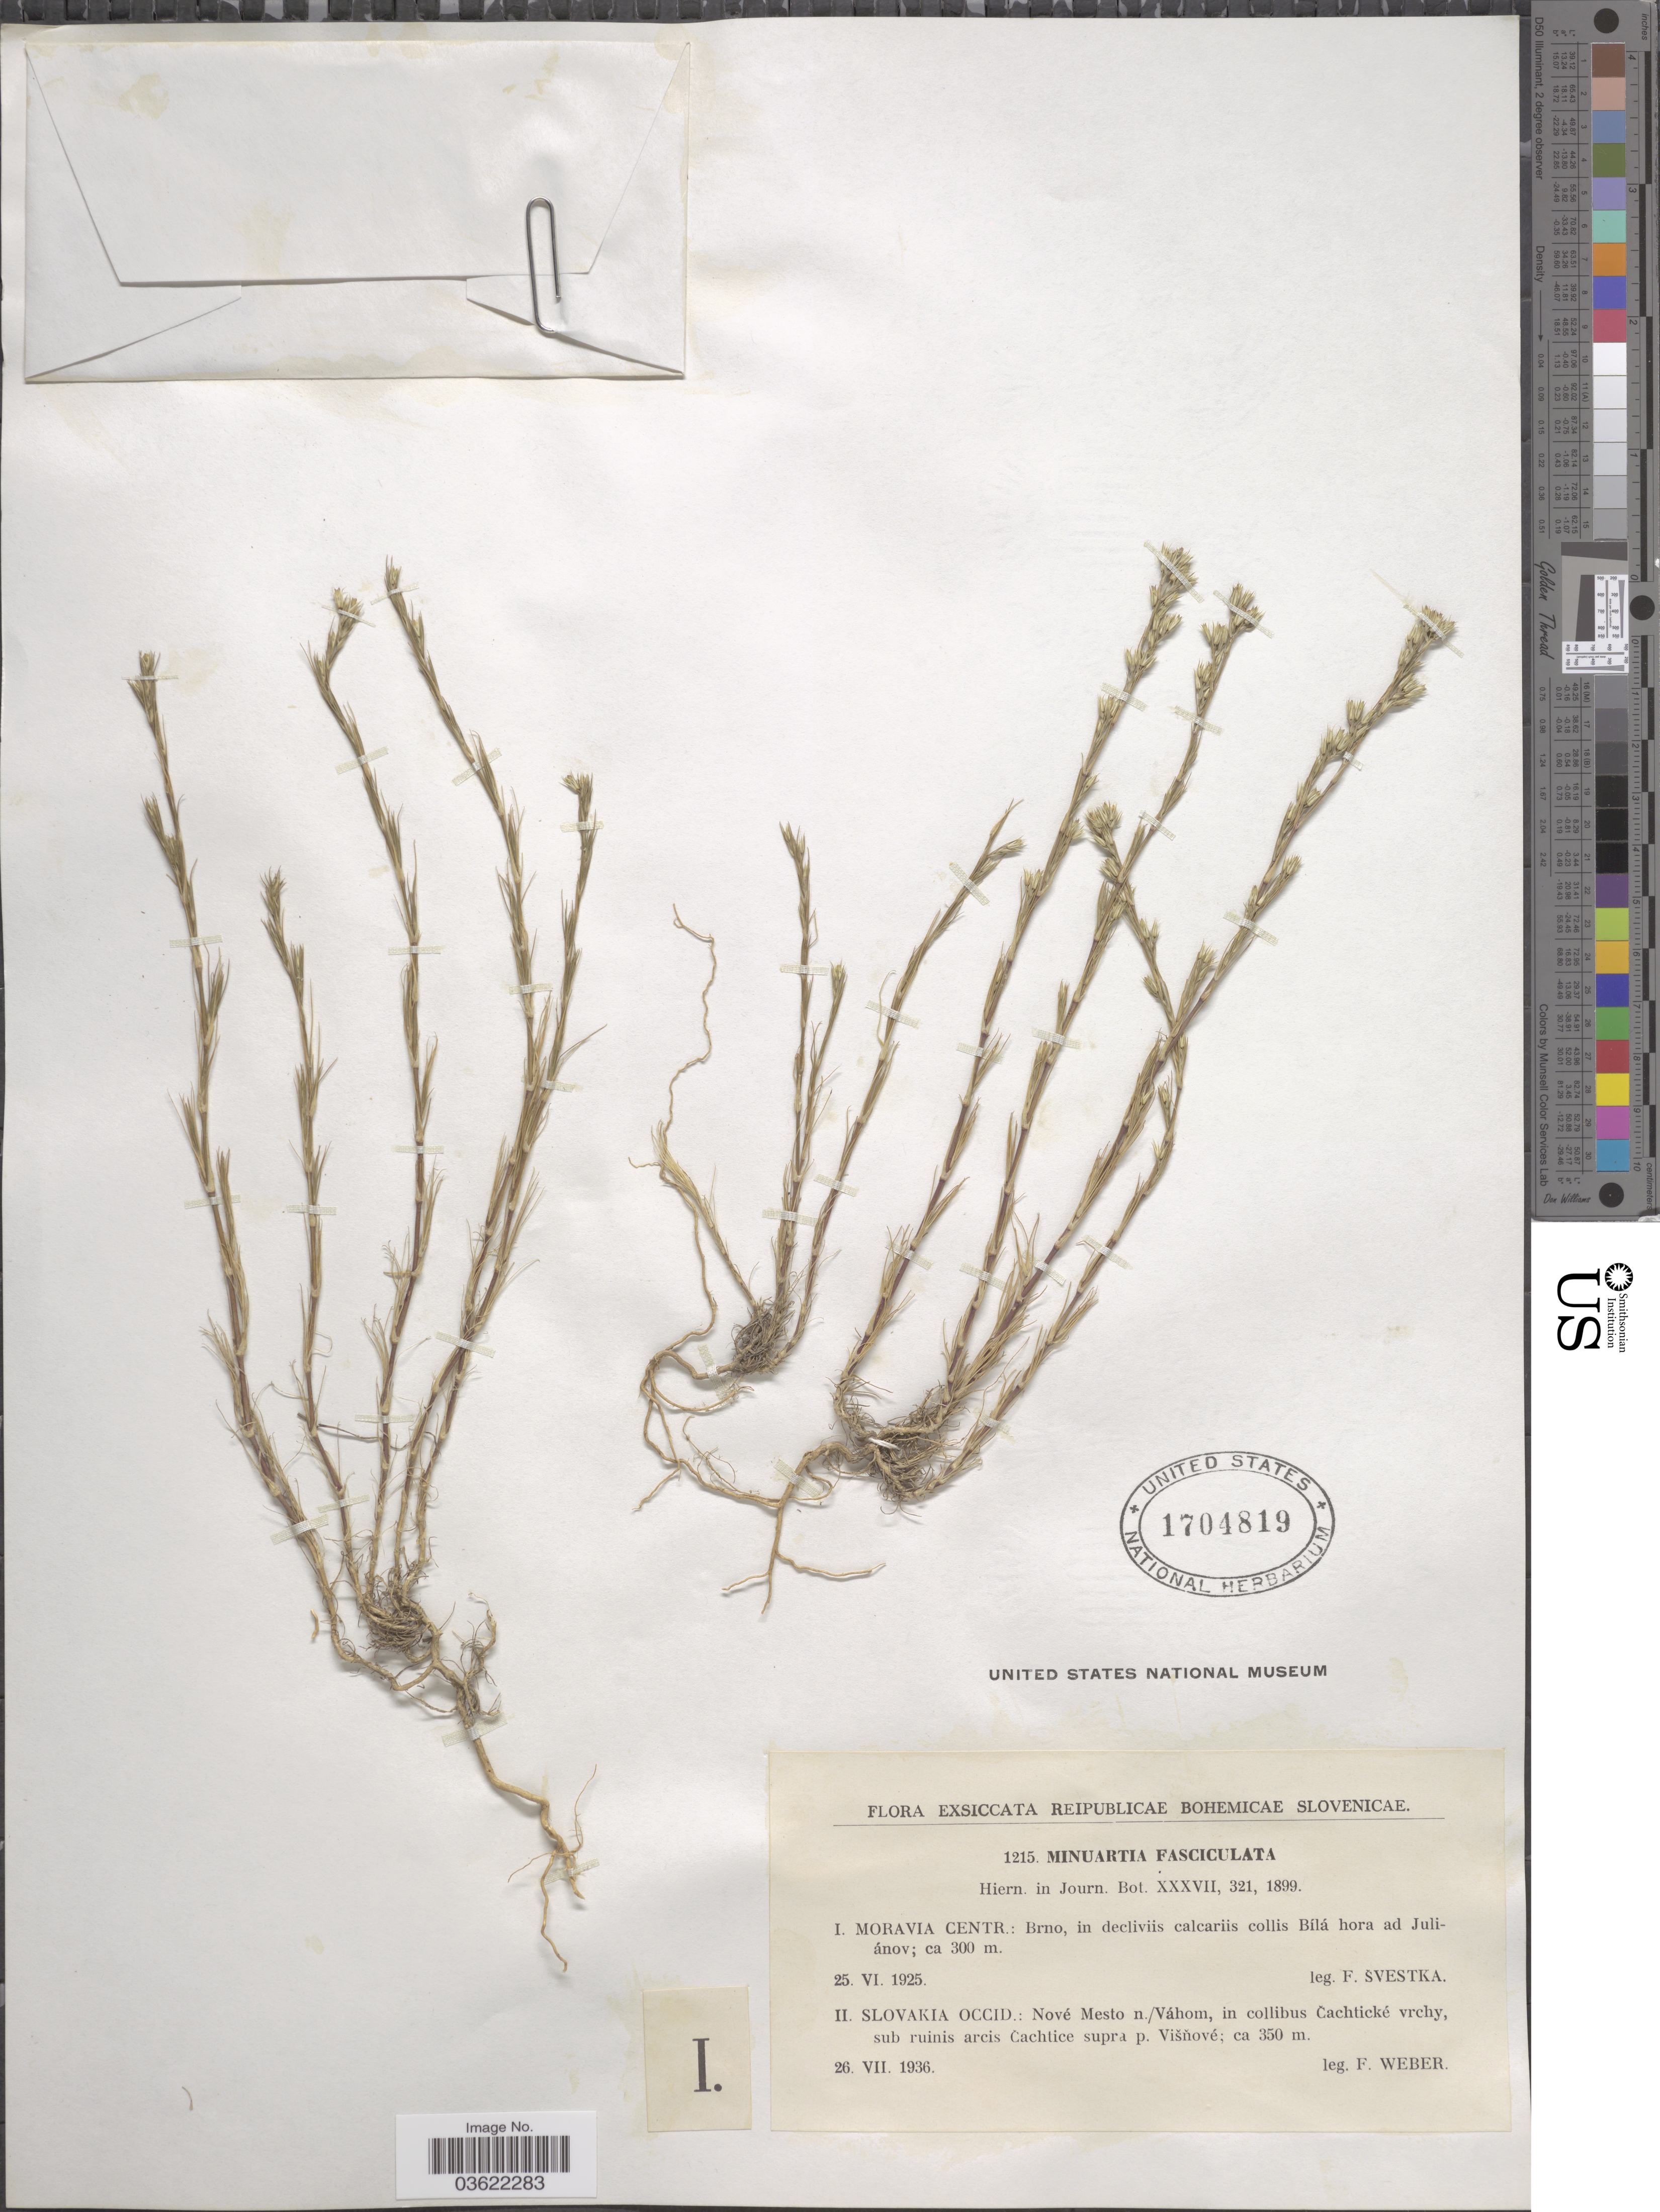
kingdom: Plantae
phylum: Tracheophyta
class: Magnoliopsida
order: Caryophyllales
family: Caryophyllaceae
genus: Arenaria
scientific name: Arenaria fasciculata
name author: L.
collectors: F. Svestka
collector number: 1215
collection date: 1925-06-25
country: Czechia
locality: Reipublicae Bohemicae Slovenicae. Moravia centr.: Brno, in decliviis calcariis collis Bílá hora ad Juliánov.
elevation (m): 300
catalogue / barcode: US 1704819